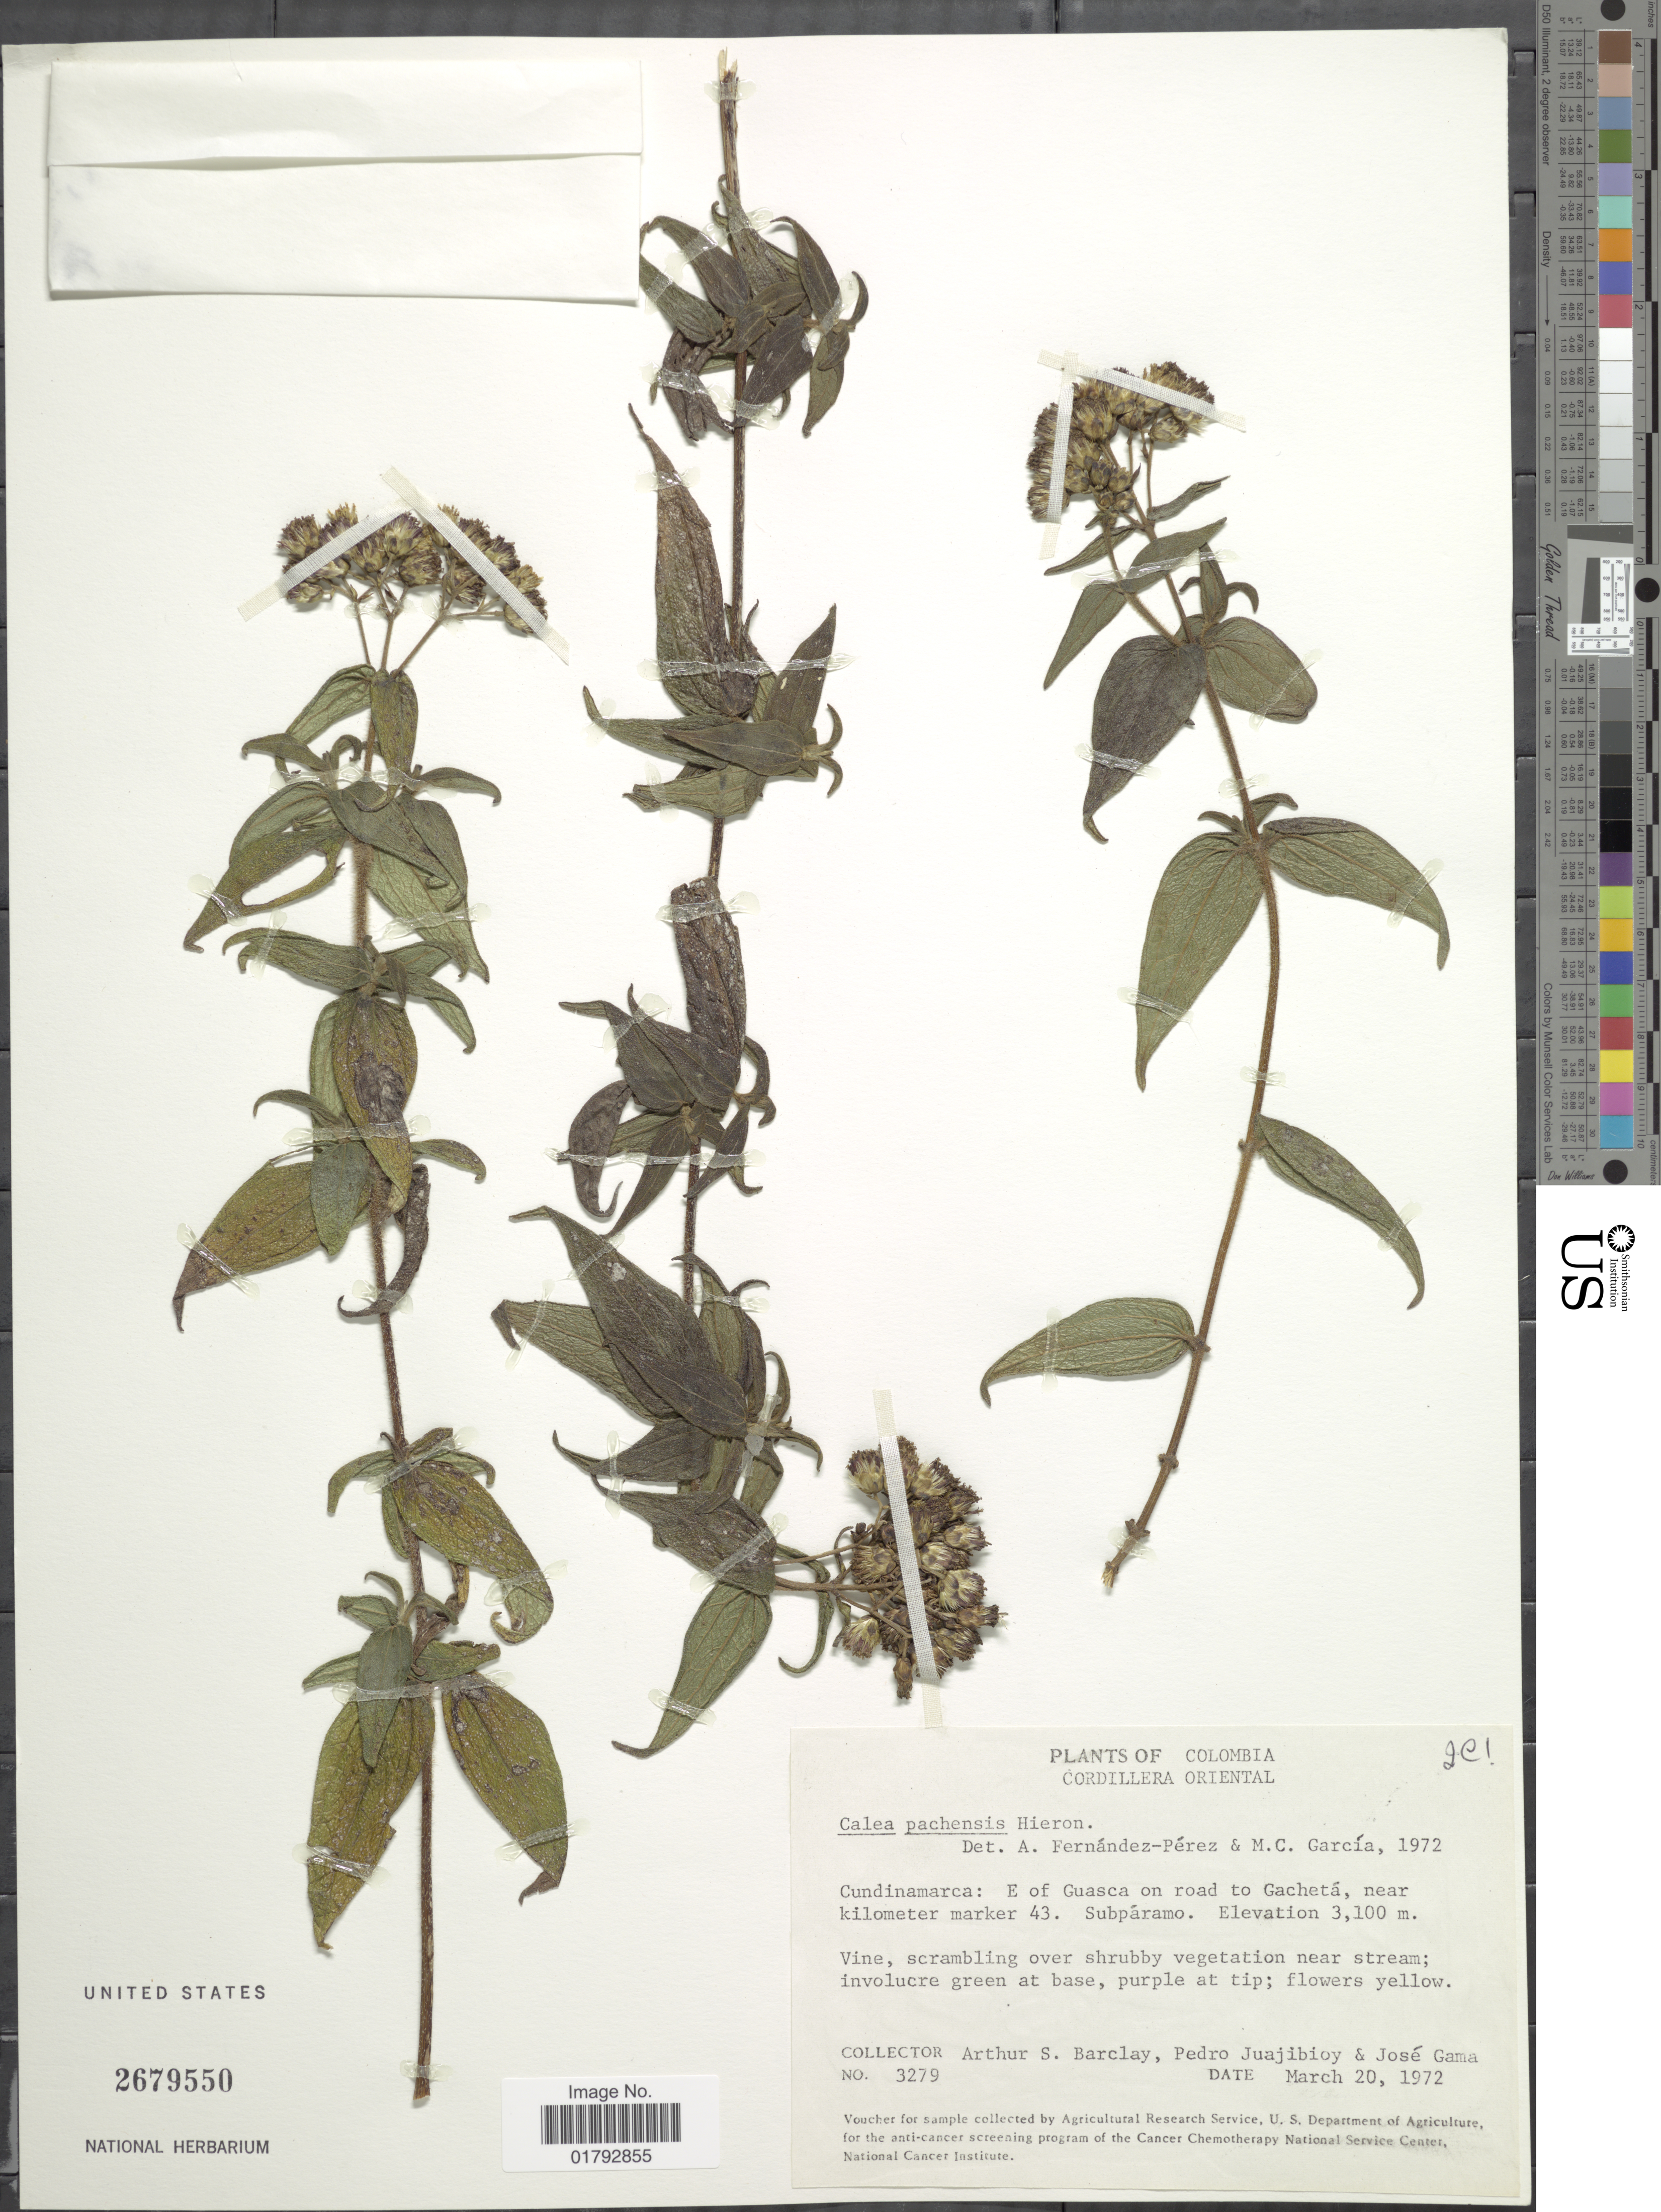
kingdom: Plantae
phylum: Tracheophyta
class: Magnoliopsida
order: Asterales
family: Asteraceae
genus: Alloispermum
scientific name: Alloispermum caracasanum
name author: (Kunth) H. Rob.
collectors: A. S. Barclay, P. Juajibioy & J. Gama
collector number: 3279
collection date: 1972-03-20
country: Colombia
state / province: Cundinamarca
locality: Cundinamarca: E of Guasca on road to Cacheta, near Kilometer marke 43.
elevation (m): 3100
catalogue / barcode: US 2679550